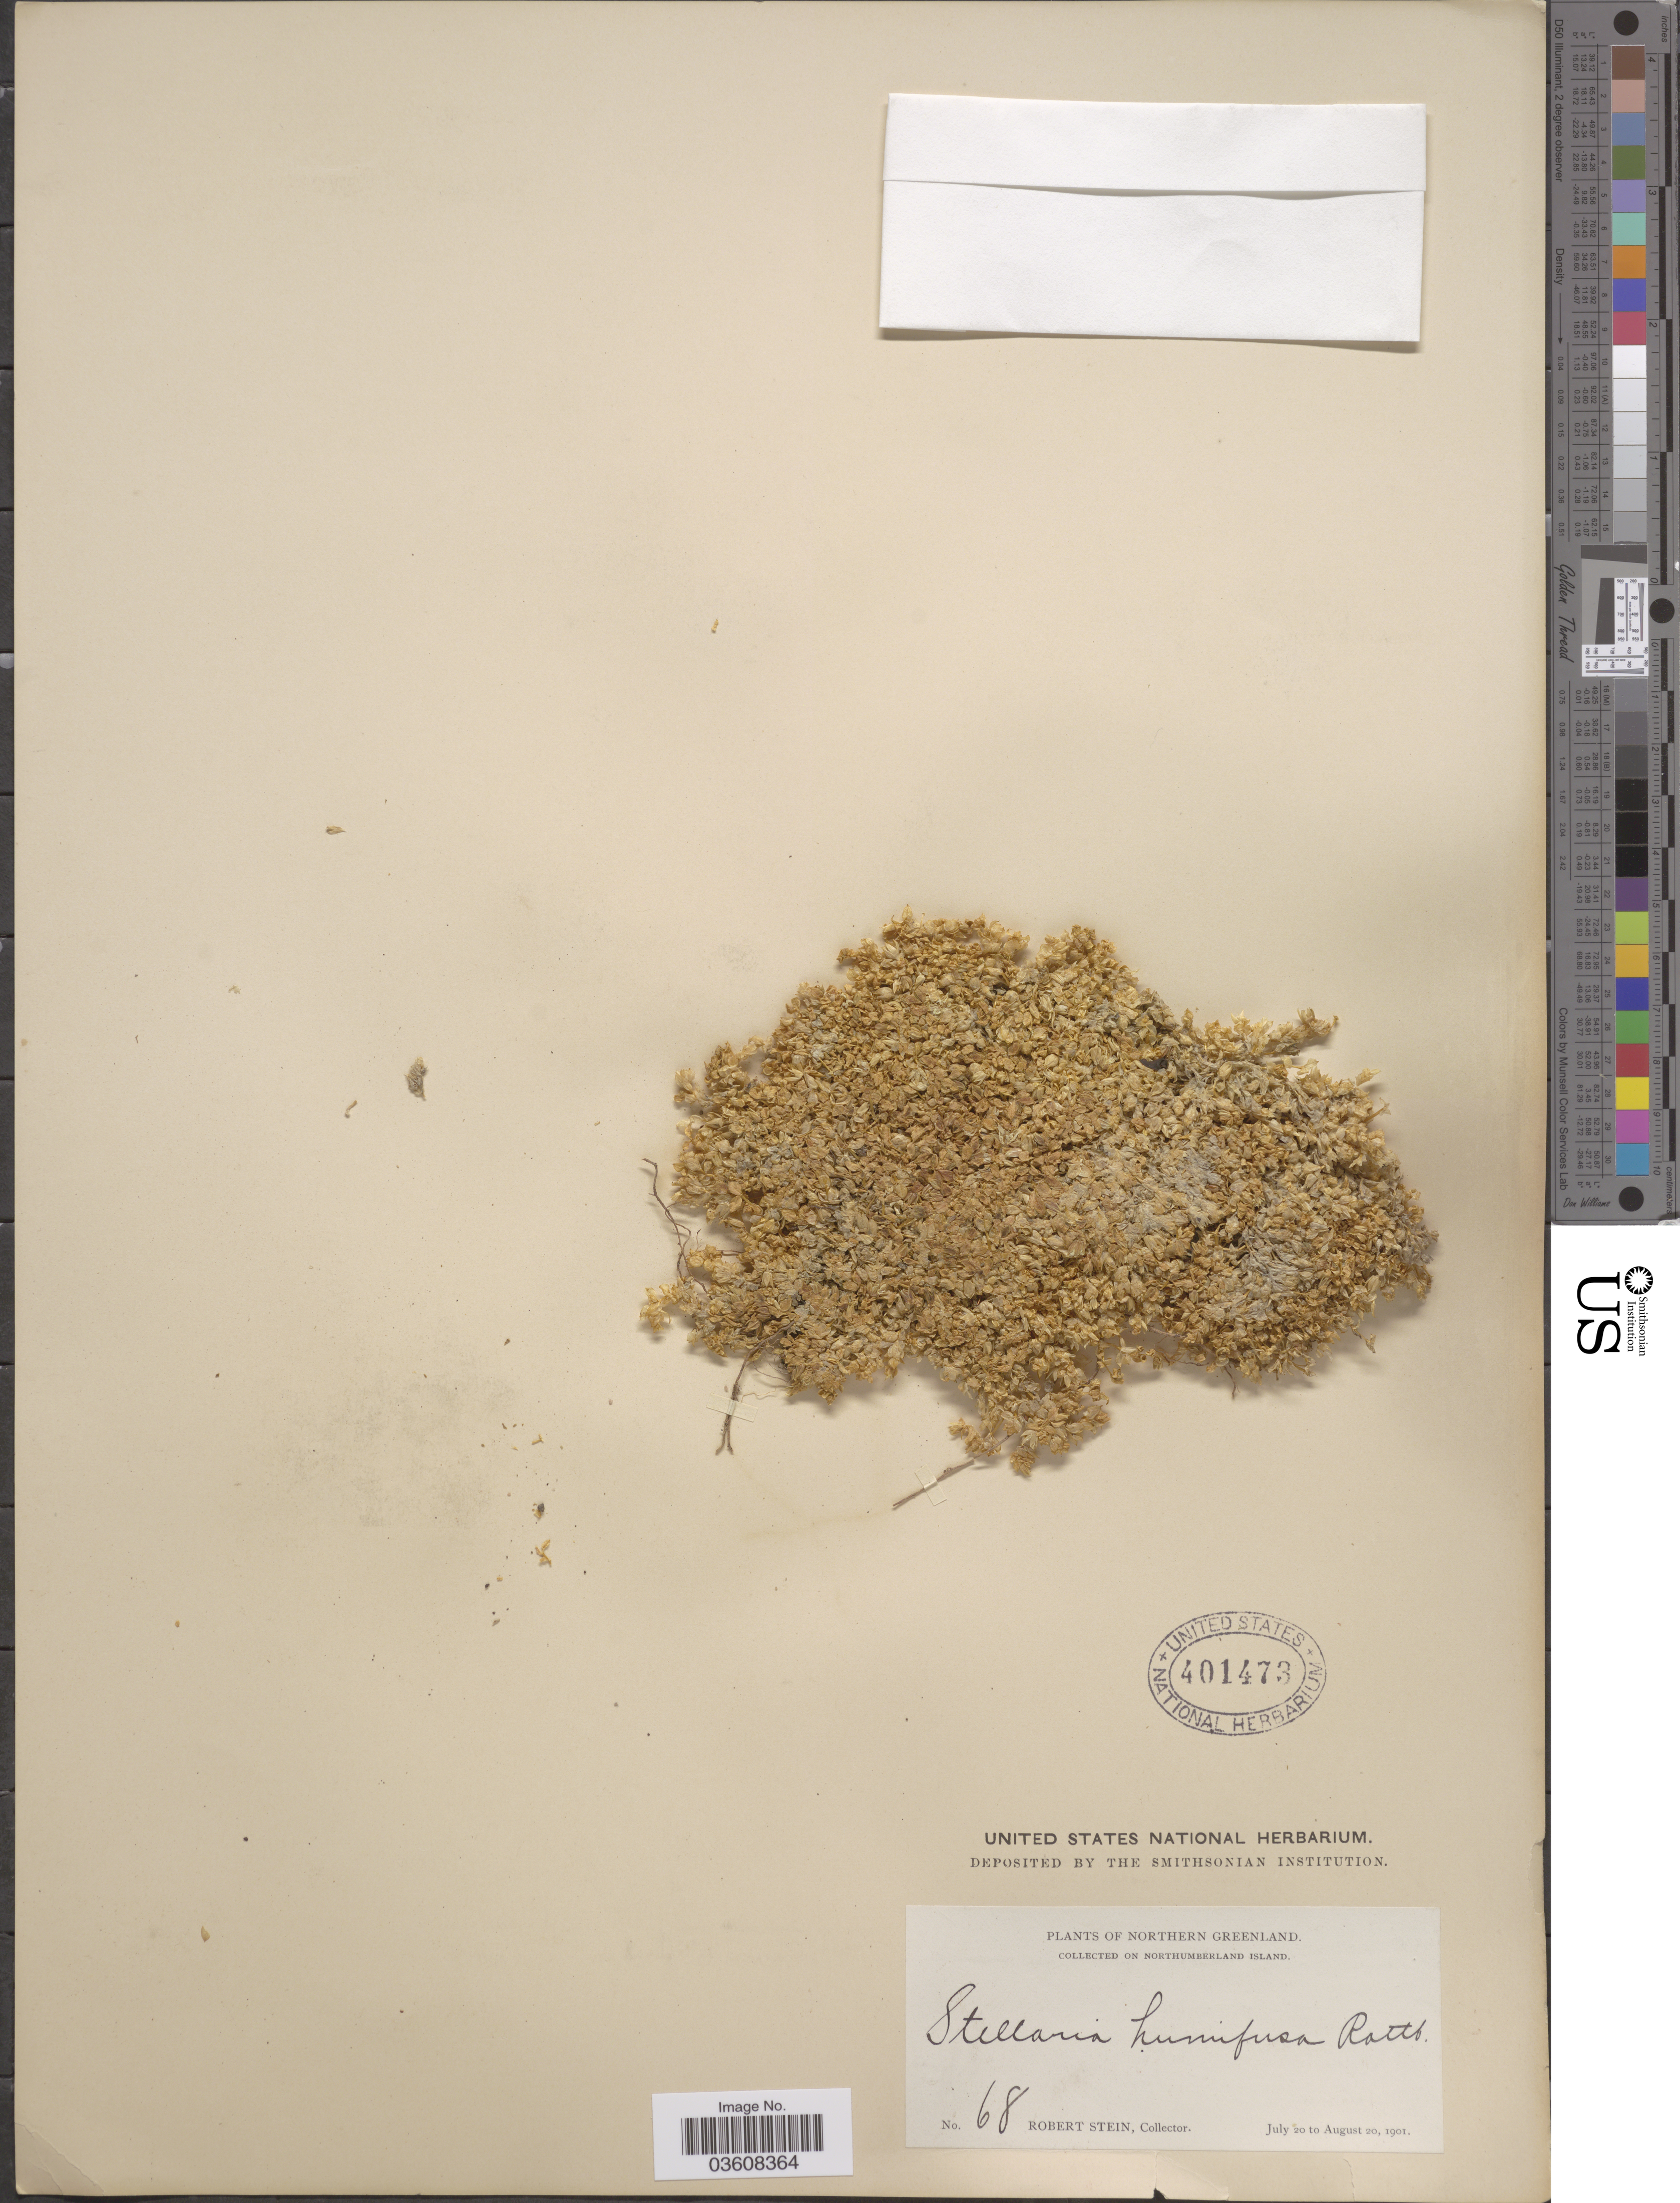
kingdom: Plantae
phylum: Tracheophyta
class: Magnoliopsida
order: Caryophyllales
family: Caryophyllaceae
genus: Stellaria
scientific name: Stellaria humifusa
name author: Rottb.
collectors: R. Stein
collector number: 68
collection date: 1901-07-20/1901-08-20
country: Greenland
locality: Northern Greenland. Northumberland Island.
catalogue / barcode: US 401473